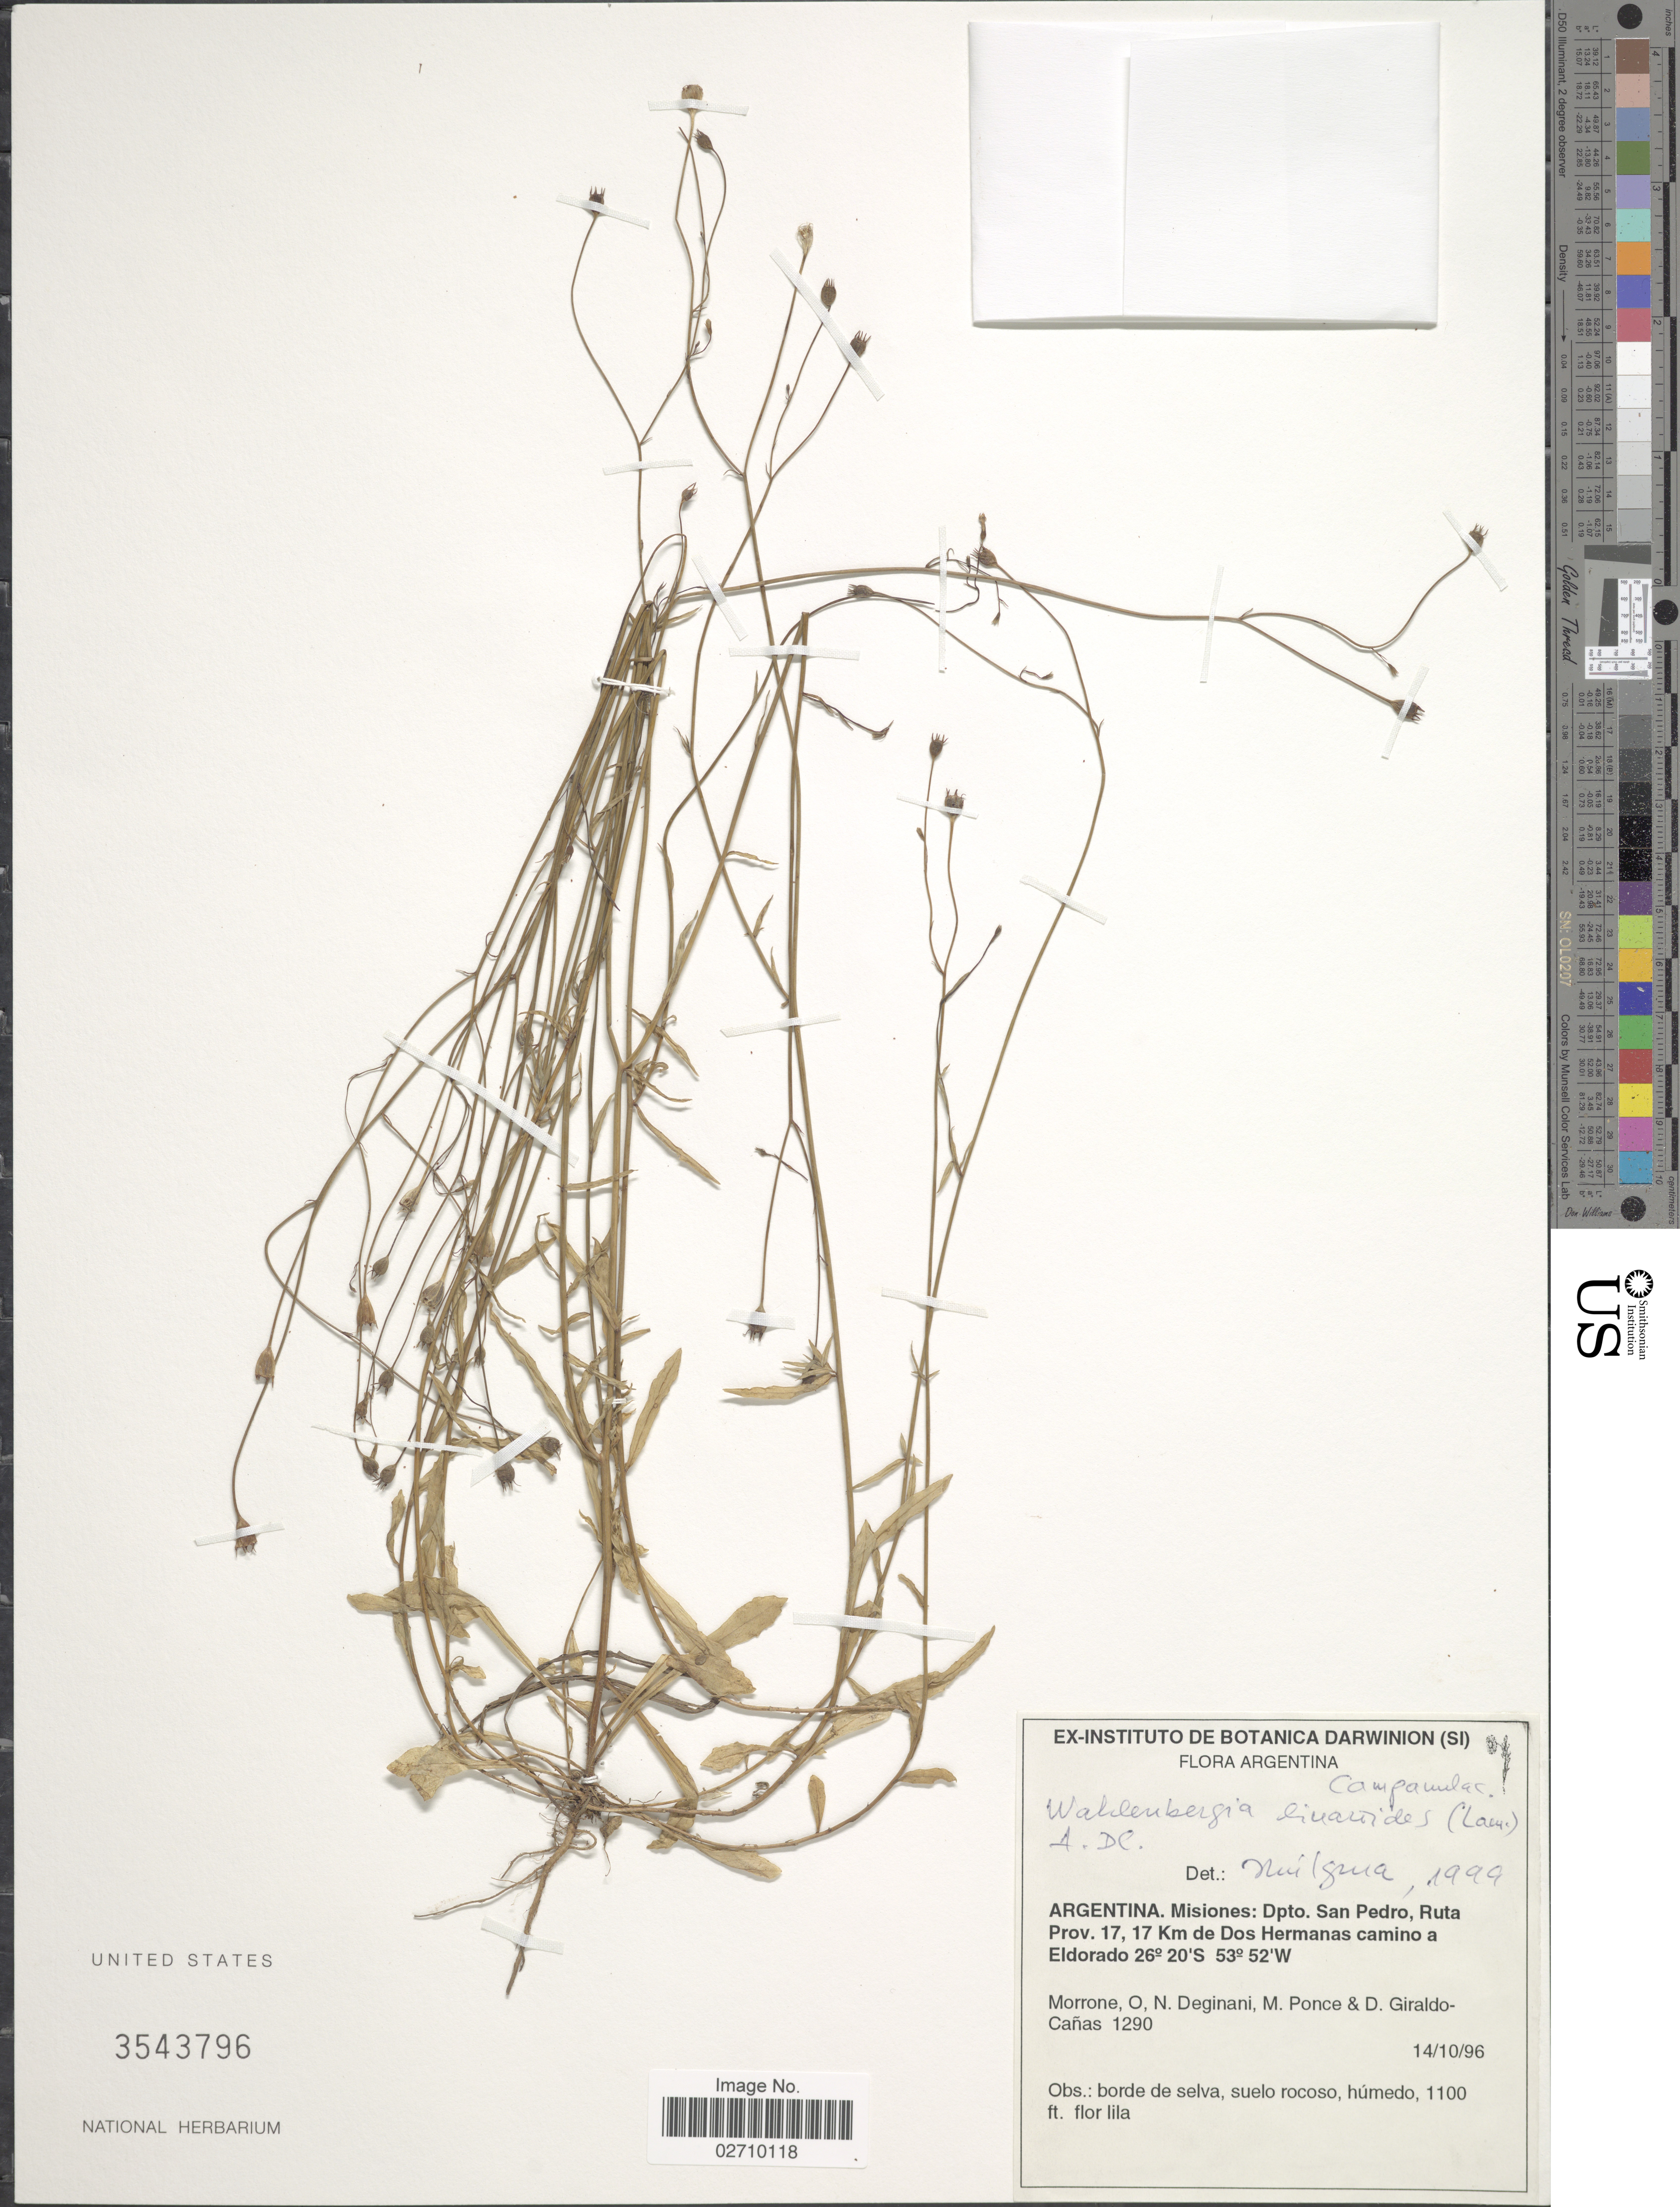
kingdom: Plantae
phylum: Tracheophyta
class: Magnoliopsida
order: Asterales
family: Campanulaceae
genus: Wahlenbergia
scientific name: Wahlenbergia linarioides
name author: (Lam.) A. DC.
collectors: O. N. Morrone, N. Deginani, M. Ponce & D. Giraldo-Cañas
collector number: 1290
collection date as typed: Transcribed d/m/y: 14/10/96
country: Argentina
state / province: Misiones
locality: Dpto. San Pedro, Ruta Prov. 17, 17 Km de Dos Hermanas camino a Eldorado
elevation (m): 335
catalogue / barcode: US 3543796